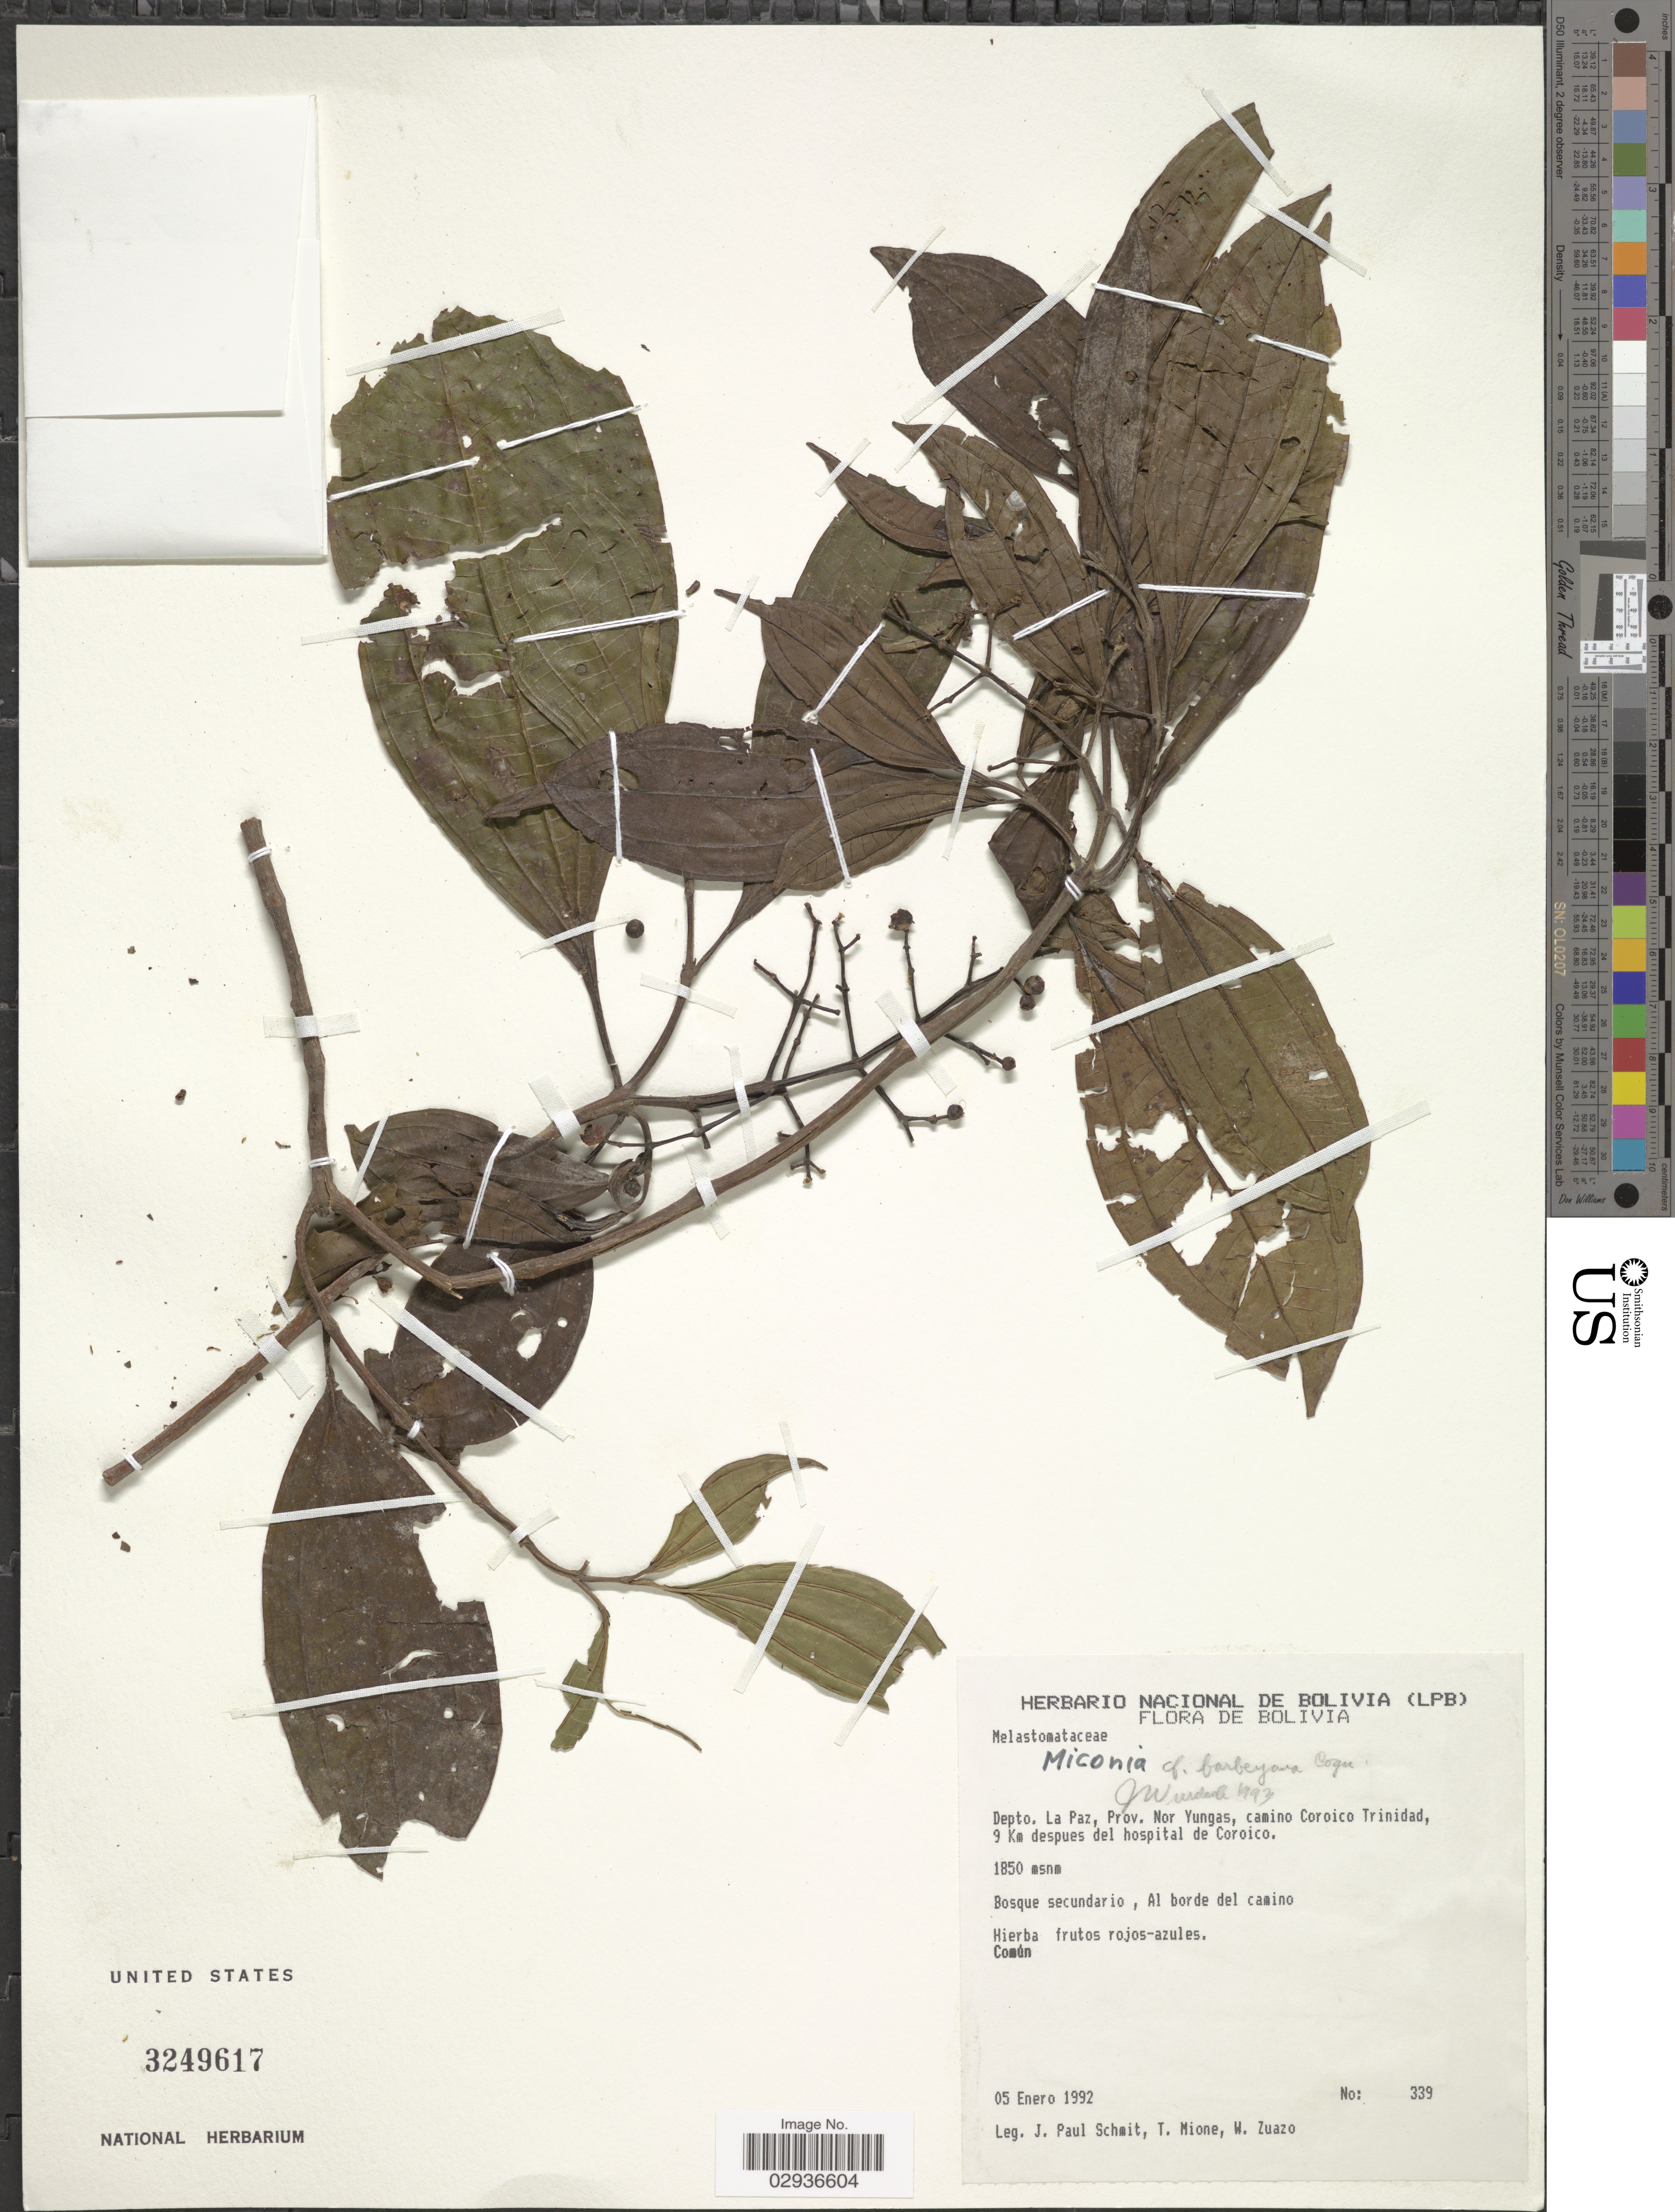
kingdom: Plantae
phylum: Tracheophyta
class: Magnoliopsida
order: Myrtales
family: Melastomataceae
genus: Miconia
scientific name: Miconia barbeyana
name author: Cogn.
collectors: J. Schmit, T. Mione & W. Zuazo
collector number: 339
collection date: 1992-01-05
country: Bolivia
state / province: La Paz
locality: Depto. La Paz, Prov. Nor Yungas, camino Coroico Trinidad, 9 Km despues del hospital de Coroico.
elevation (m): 1850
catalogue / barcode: US 3249617